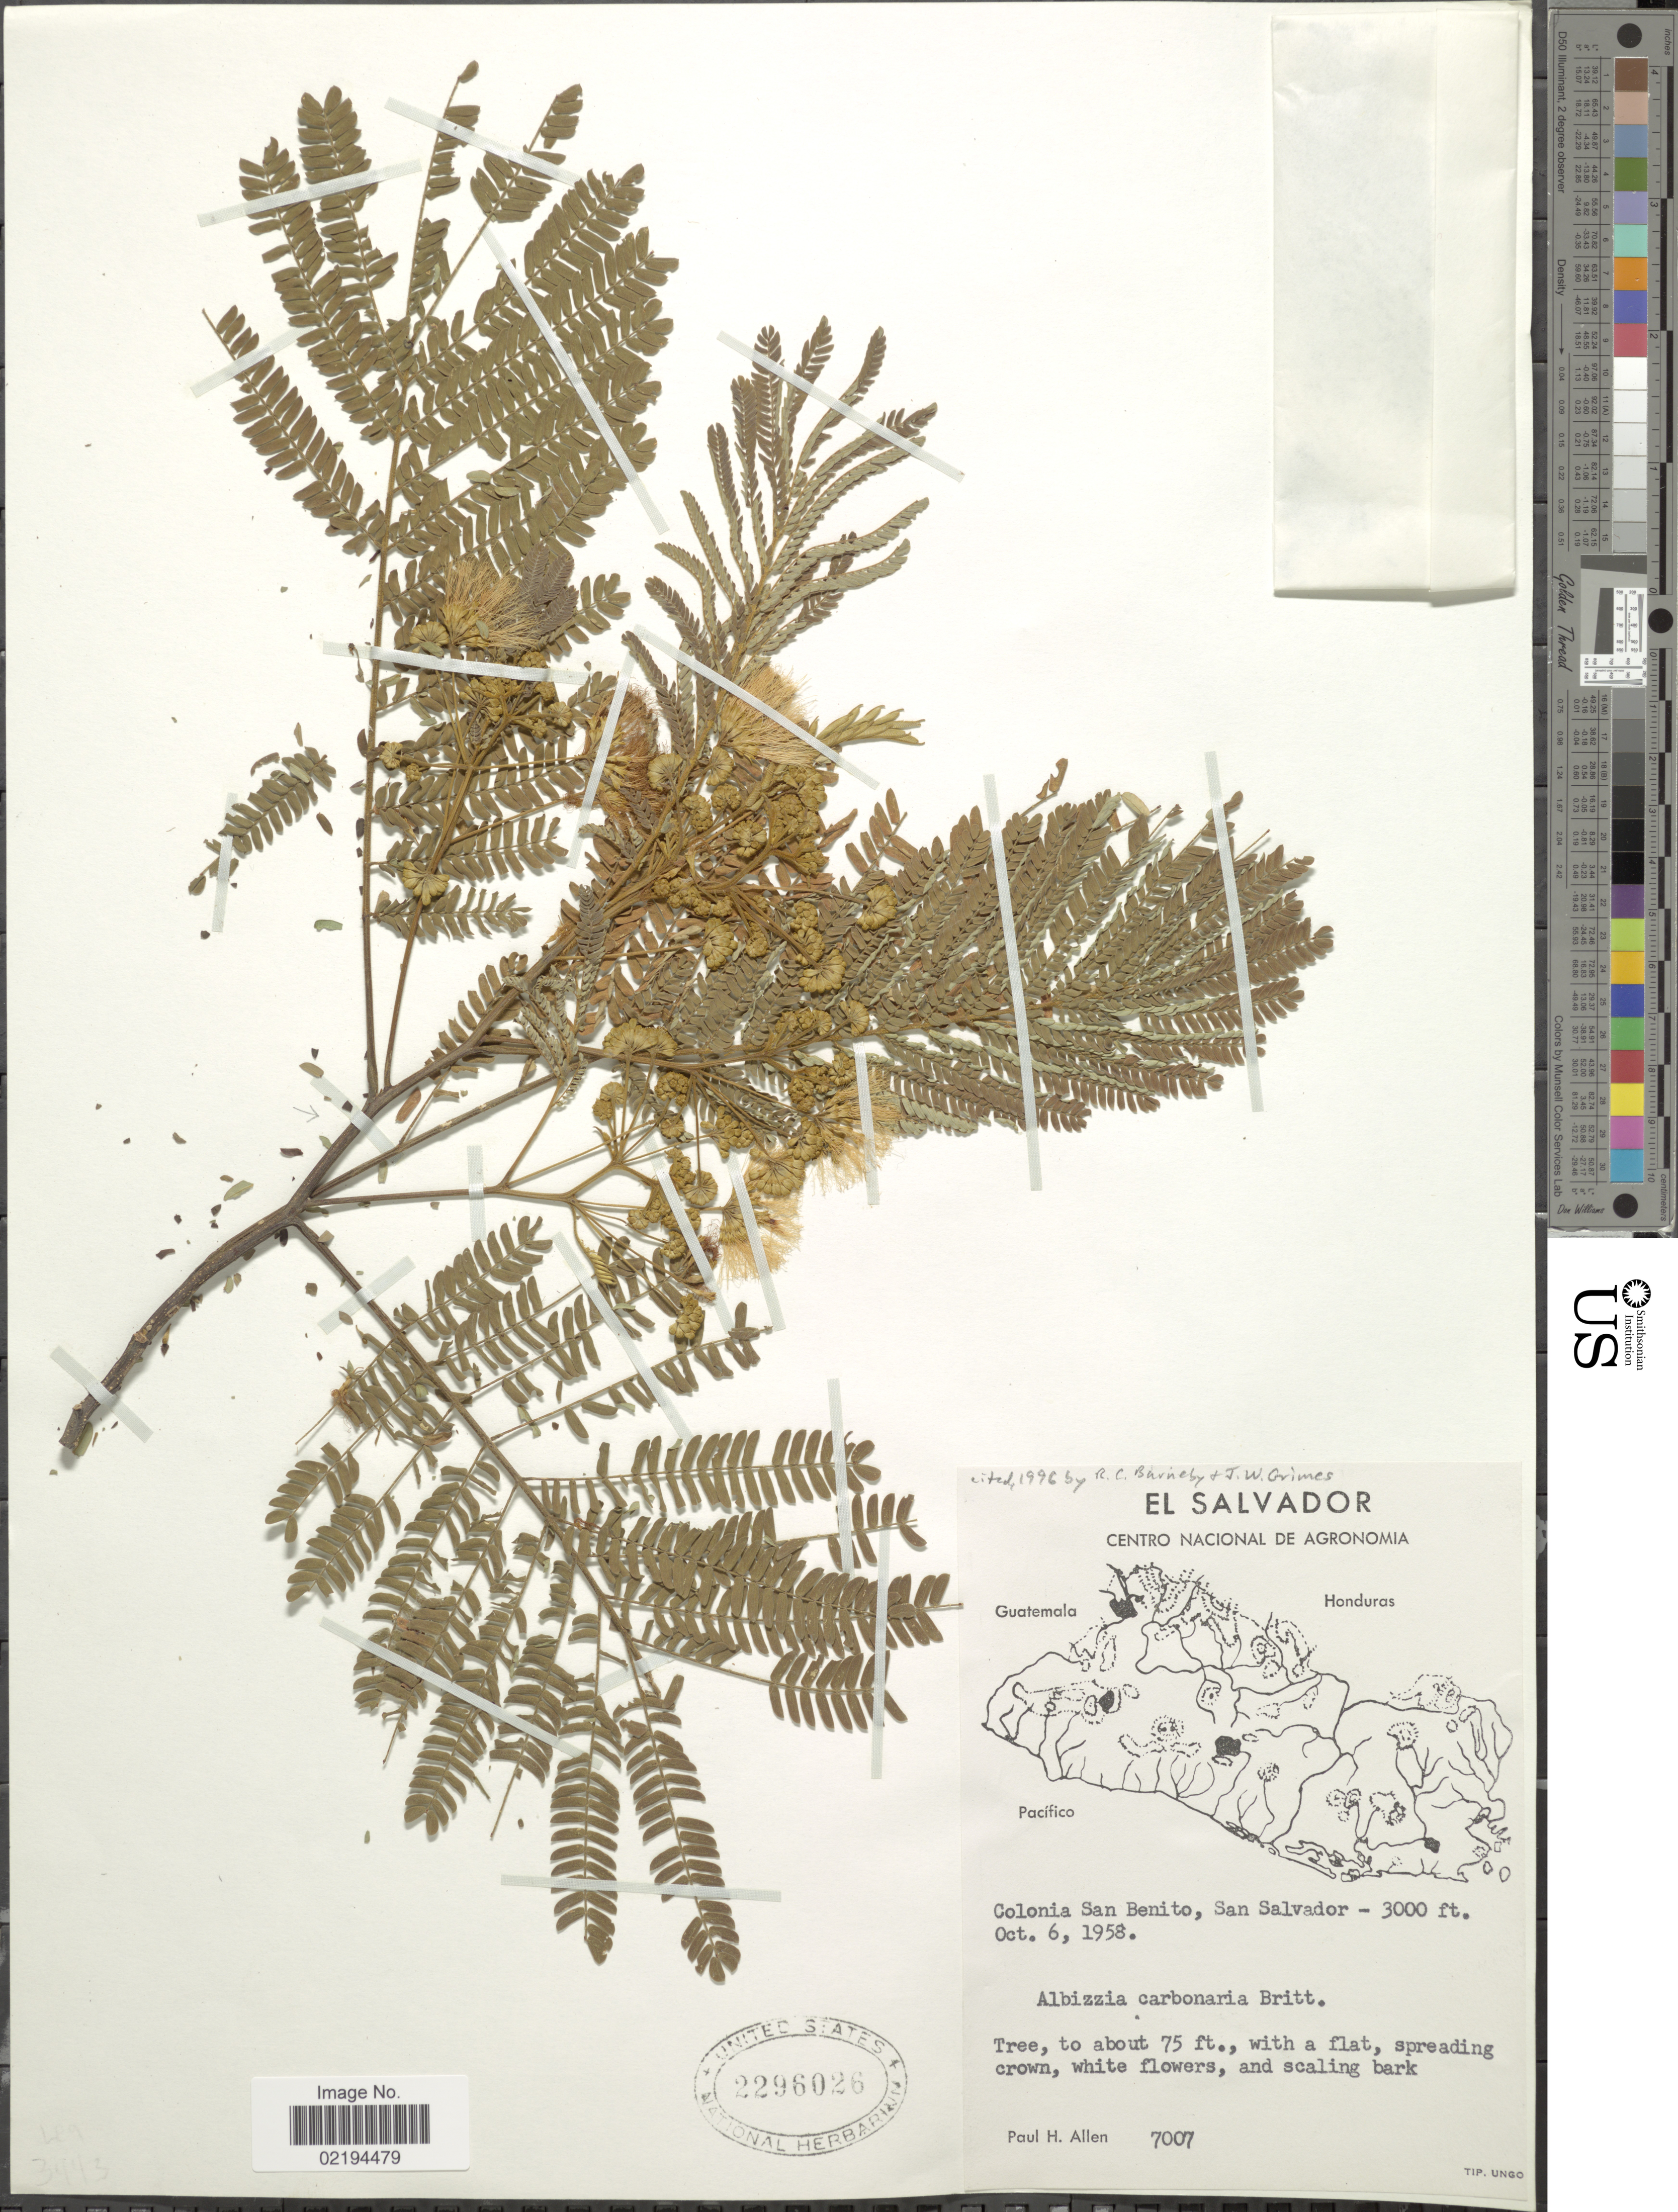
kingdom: Plantae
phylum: Tracheophyta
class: Magnoliopsida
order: Fabales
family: Fabaceae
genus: Pseudosamanea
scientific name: Pseudosamanea carbonaria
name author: (Britton) Koenen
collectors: P. H. Allen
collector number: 7007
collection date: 1958-10-06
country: El Salvador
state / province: San Salvador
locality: Colonia San Benito.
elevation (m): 914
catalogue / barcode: US 2296026